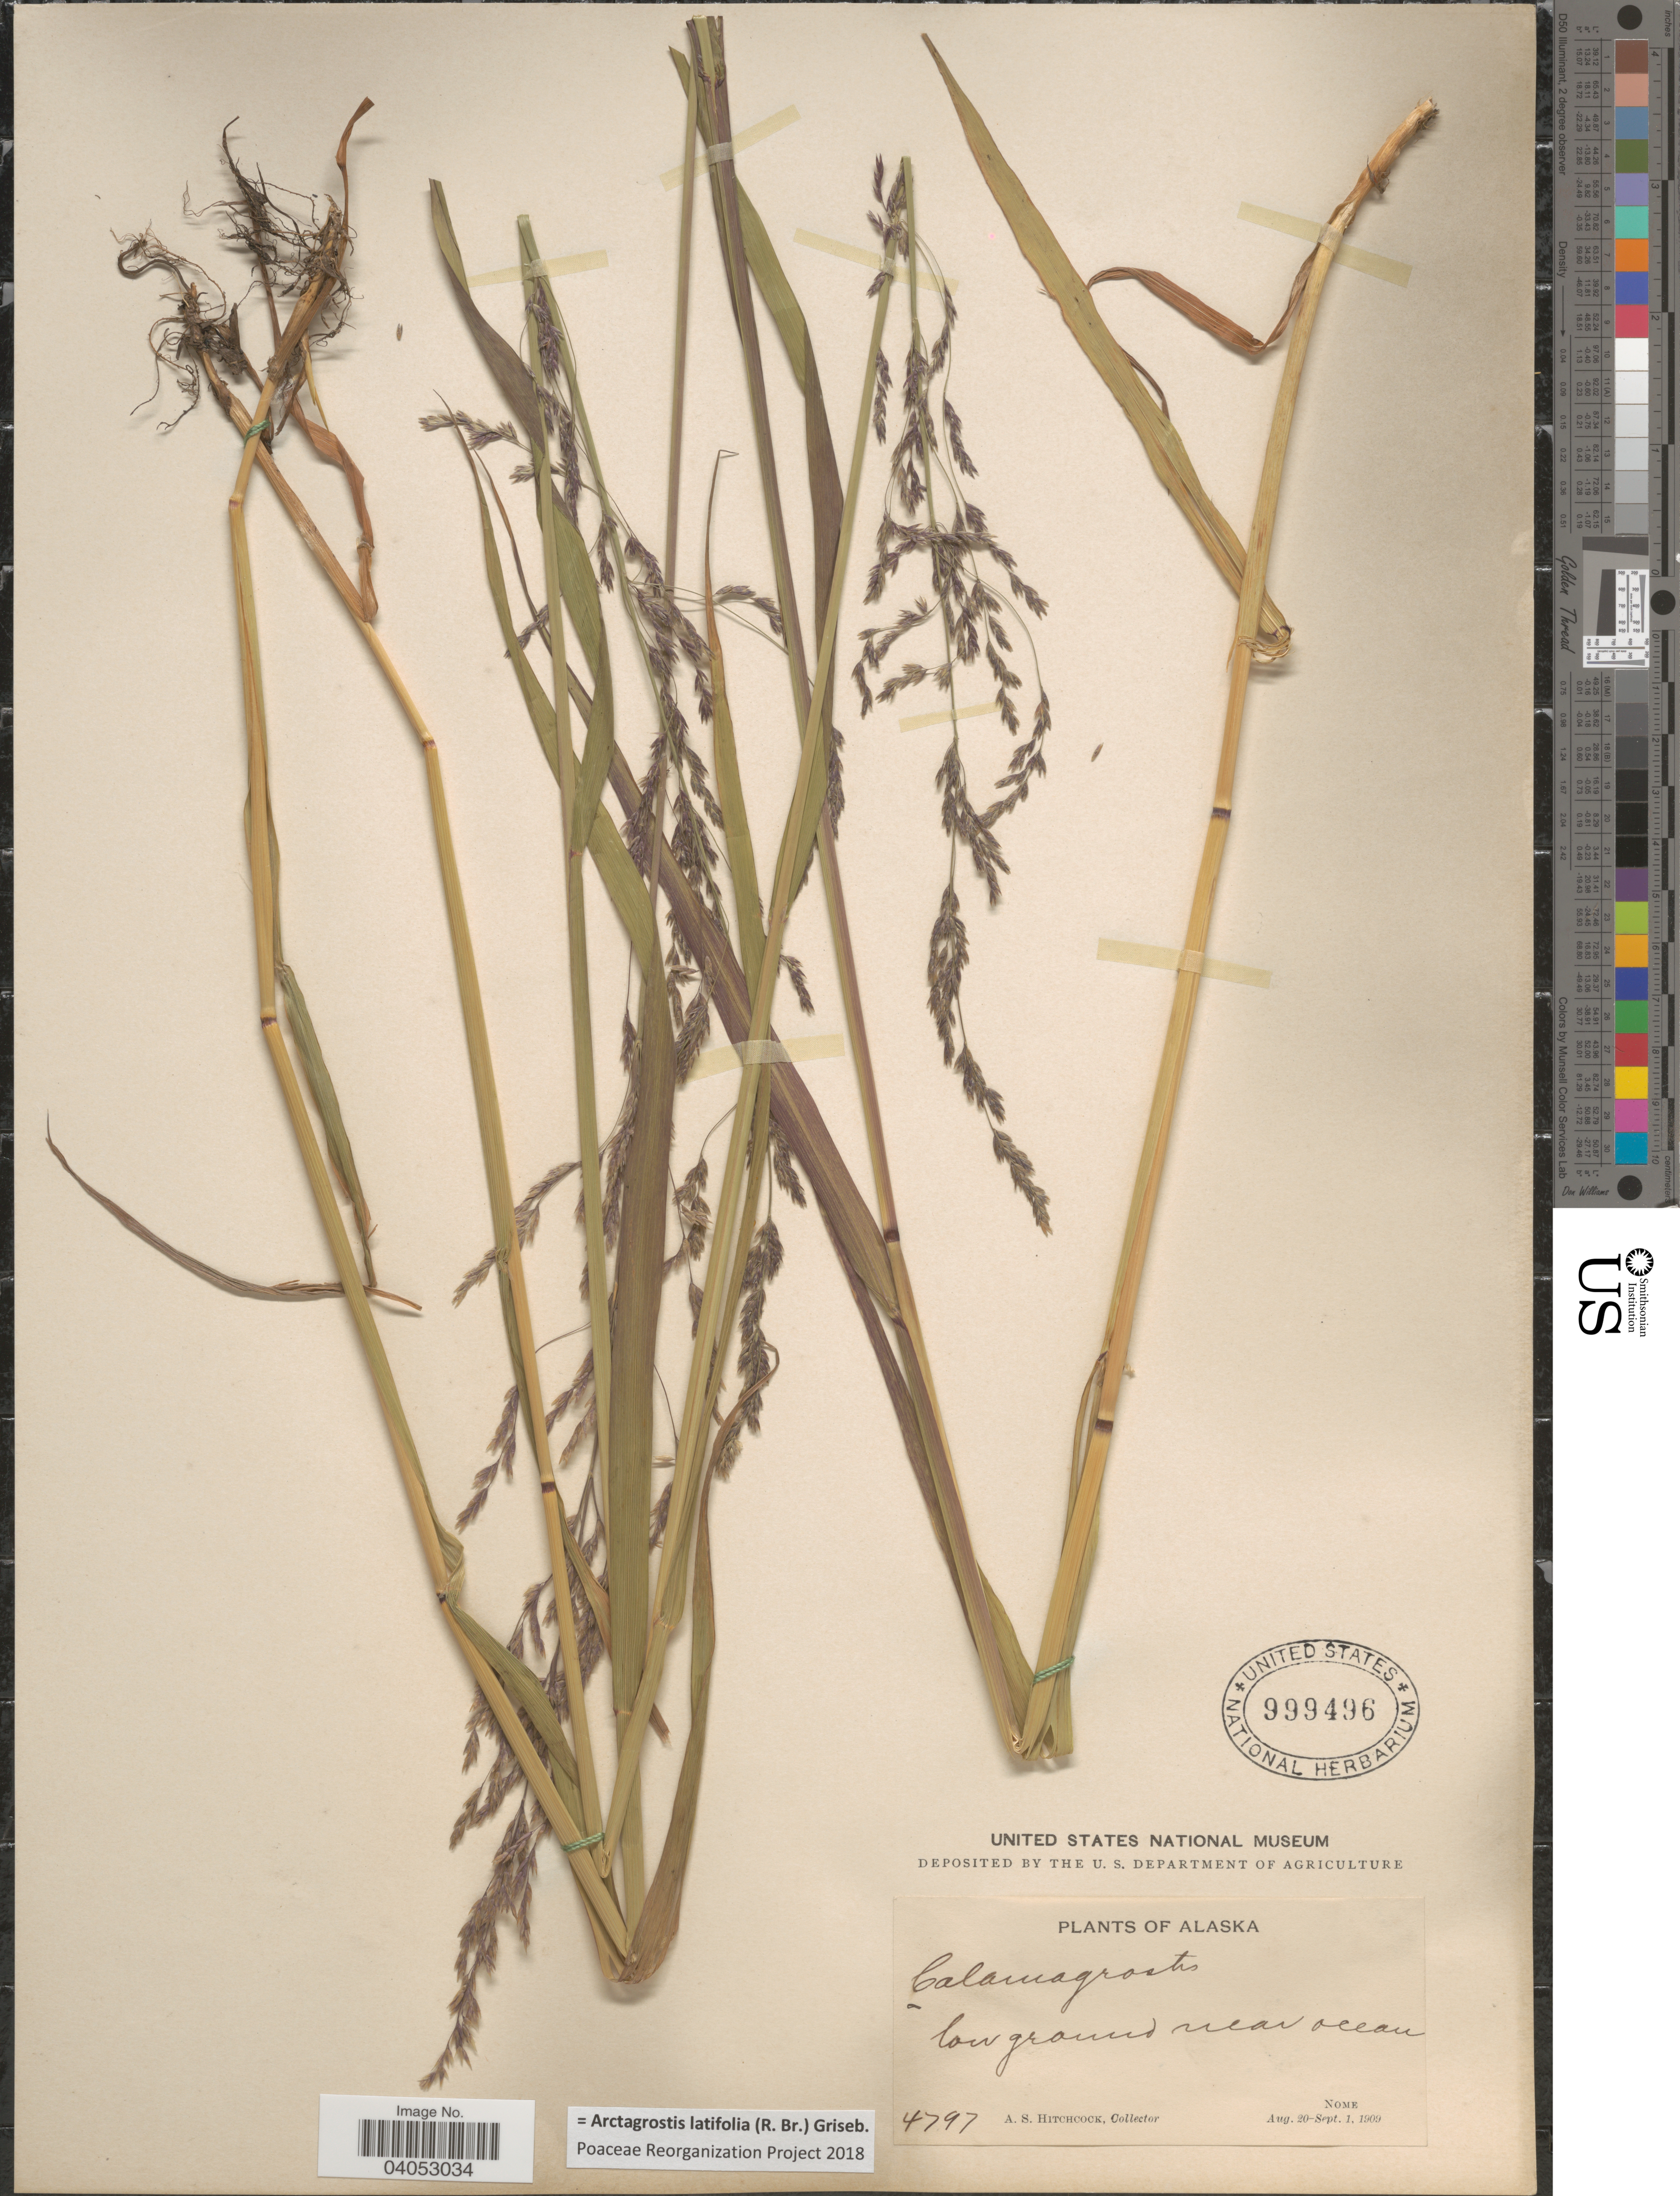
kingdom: Plantae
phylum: Tracheophyta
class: Liliopsida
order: Poales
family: Poaceae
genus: Arctagrostis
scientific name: Arctagrostis latifolia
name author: (R. Br.) Griseb.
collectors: A. S. Hitchcock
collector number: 4797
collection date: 1909-08-20/1909-09-01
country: United States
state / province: Alaska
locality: Low ground near ocean. Nome.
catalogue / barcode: US 999496